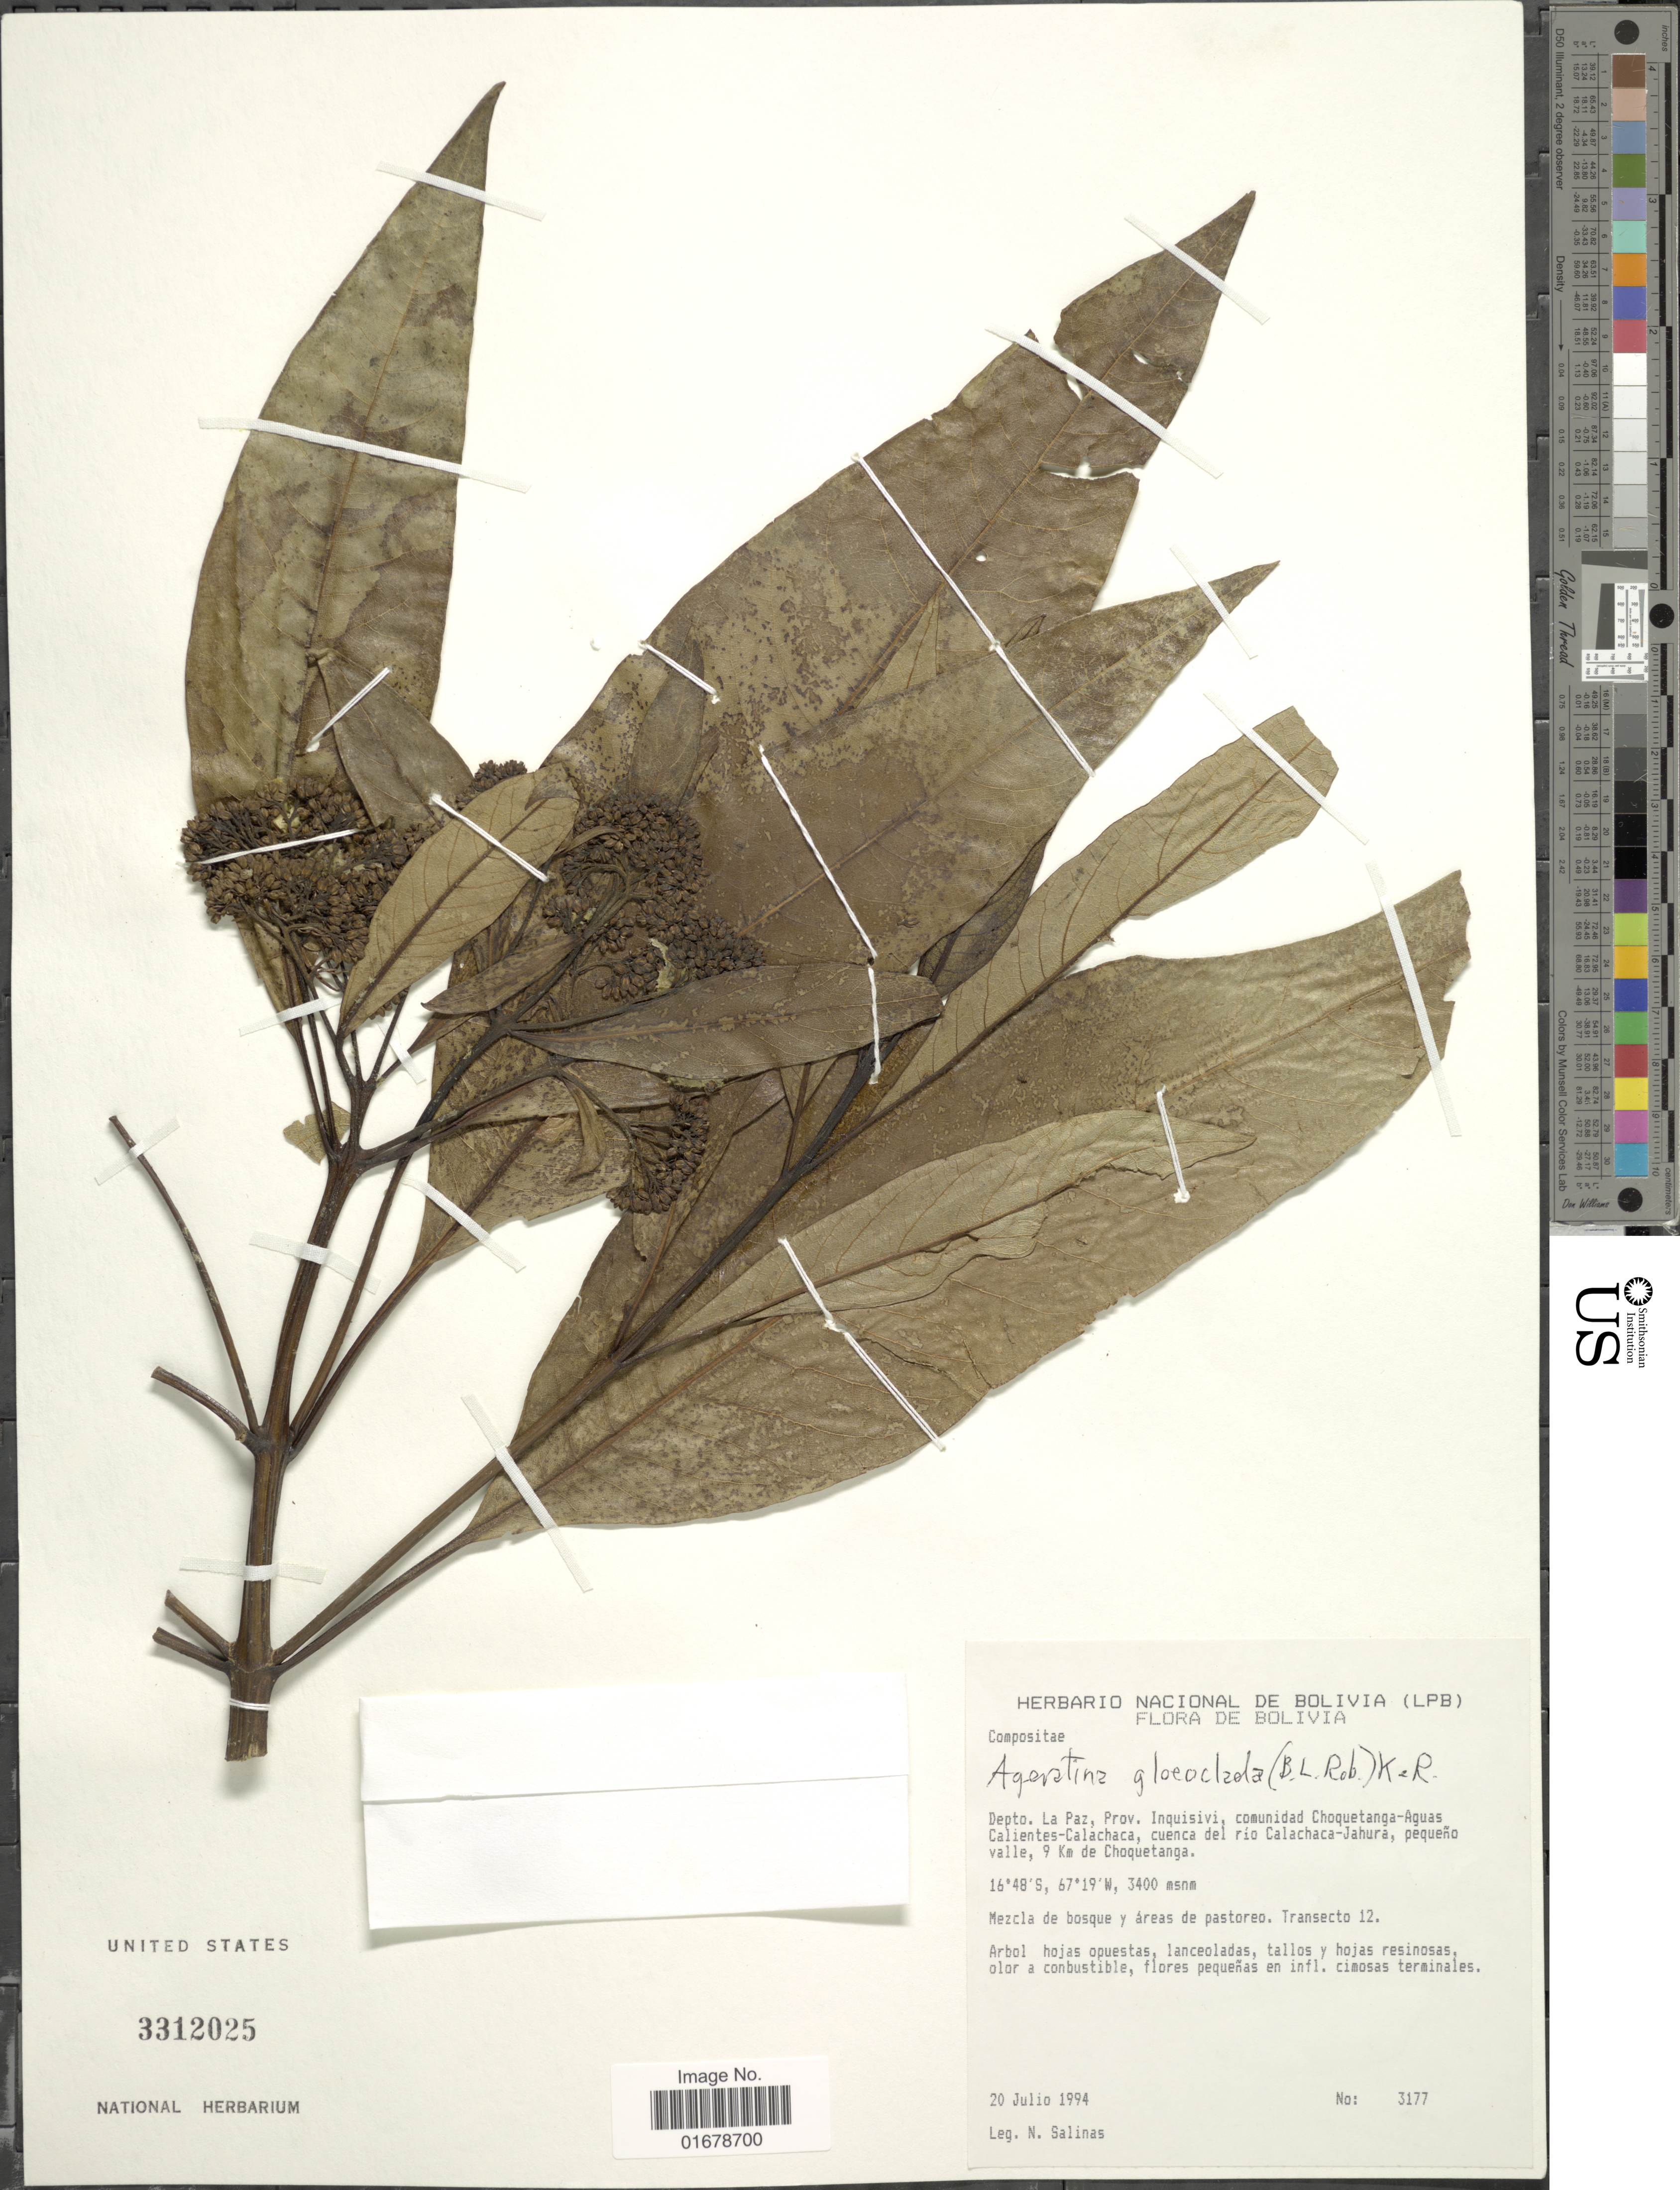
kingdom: Plantae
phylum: Tracheophyta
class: Magnoliopsida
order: Asterales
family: Asteraceae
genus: Ageratina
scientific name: Ageratina gloeoclada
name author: (B.L. Rob.) R.M. King & H. Rob.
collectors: N. Salinas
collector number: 3177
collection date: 1994-07-20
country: Bolivia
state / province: La Paz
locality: Depto. La Paz, Inquisivi, comunidad Choquetanga-Aguas Calientes-Calachaca, cuenca del rio Calachaca-Jahura, pequeno valle, 9 Km de Choquetanga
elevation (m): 3400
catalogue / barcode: US 3312025